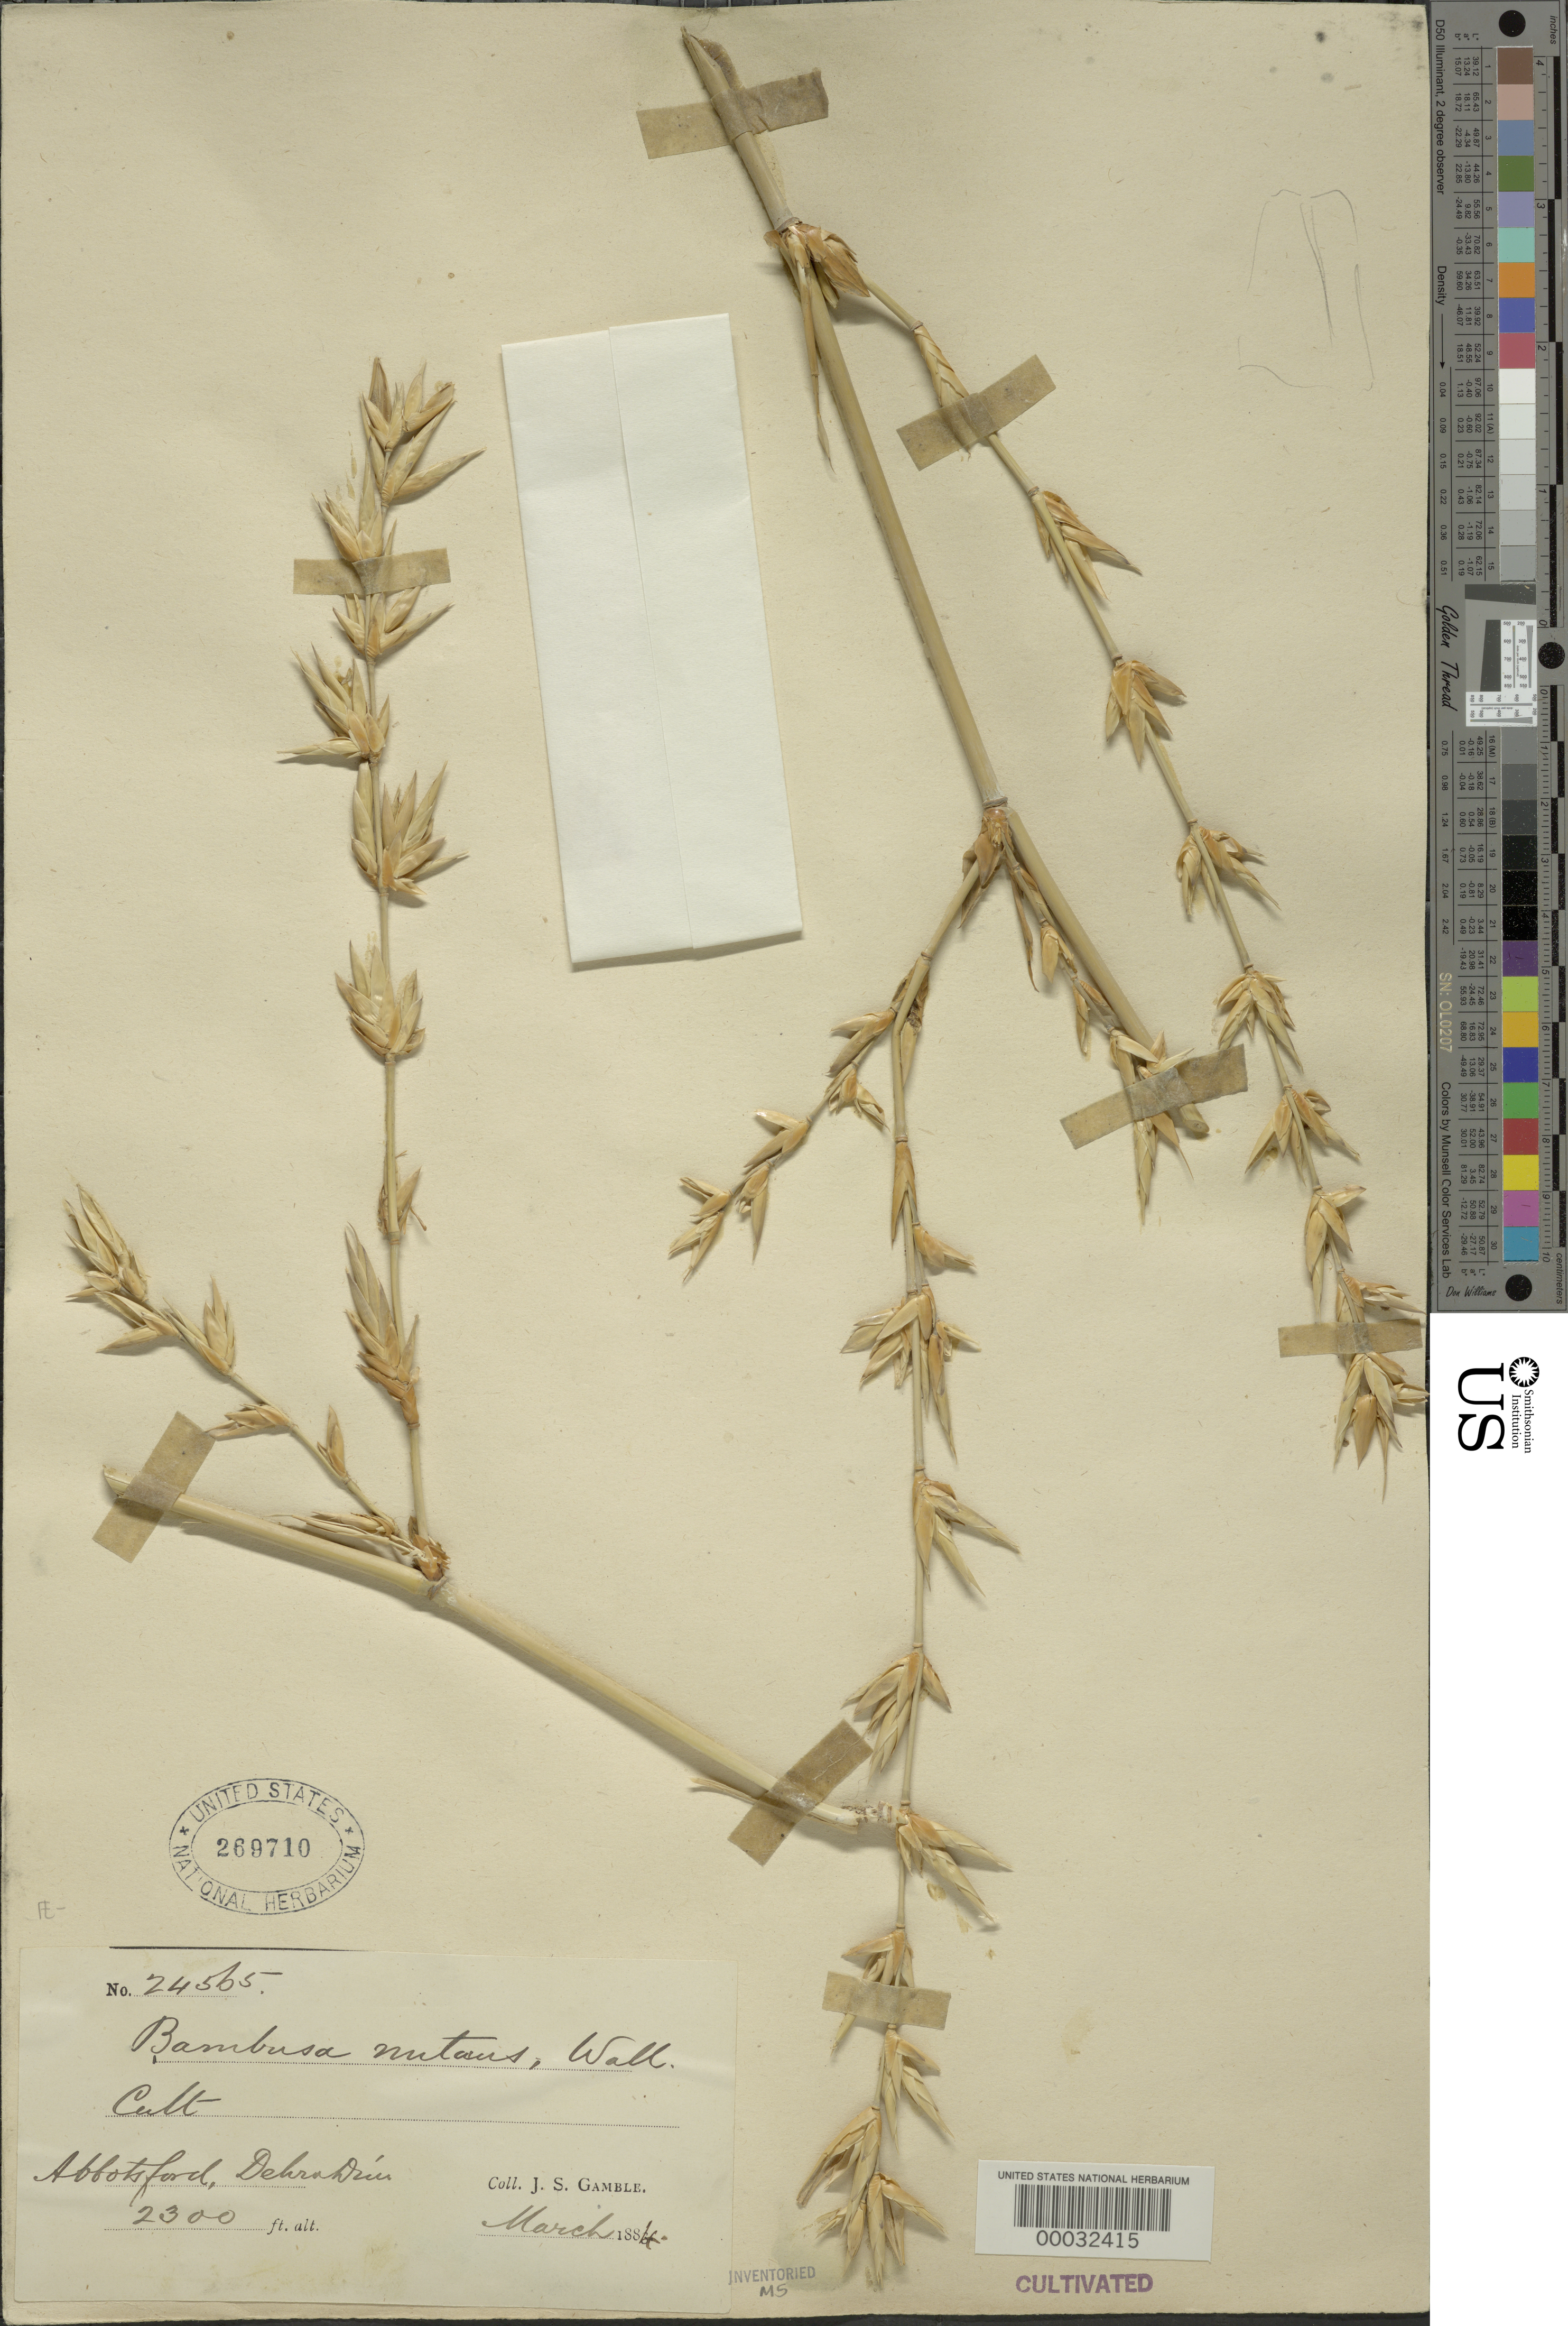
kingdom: Plantae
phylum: Tracheophyta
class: Liliopsida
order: Poales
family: Poaceae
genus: Bambusa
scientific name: Bambusa nutans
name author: Wall. ex Munro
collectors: J. S. Gamble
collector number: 24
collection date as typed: Mar 1884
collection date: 1884-03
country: India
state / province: Uttar Pradesh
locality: Abbotsford, dehra dun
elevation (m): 702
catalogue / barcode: US 269710